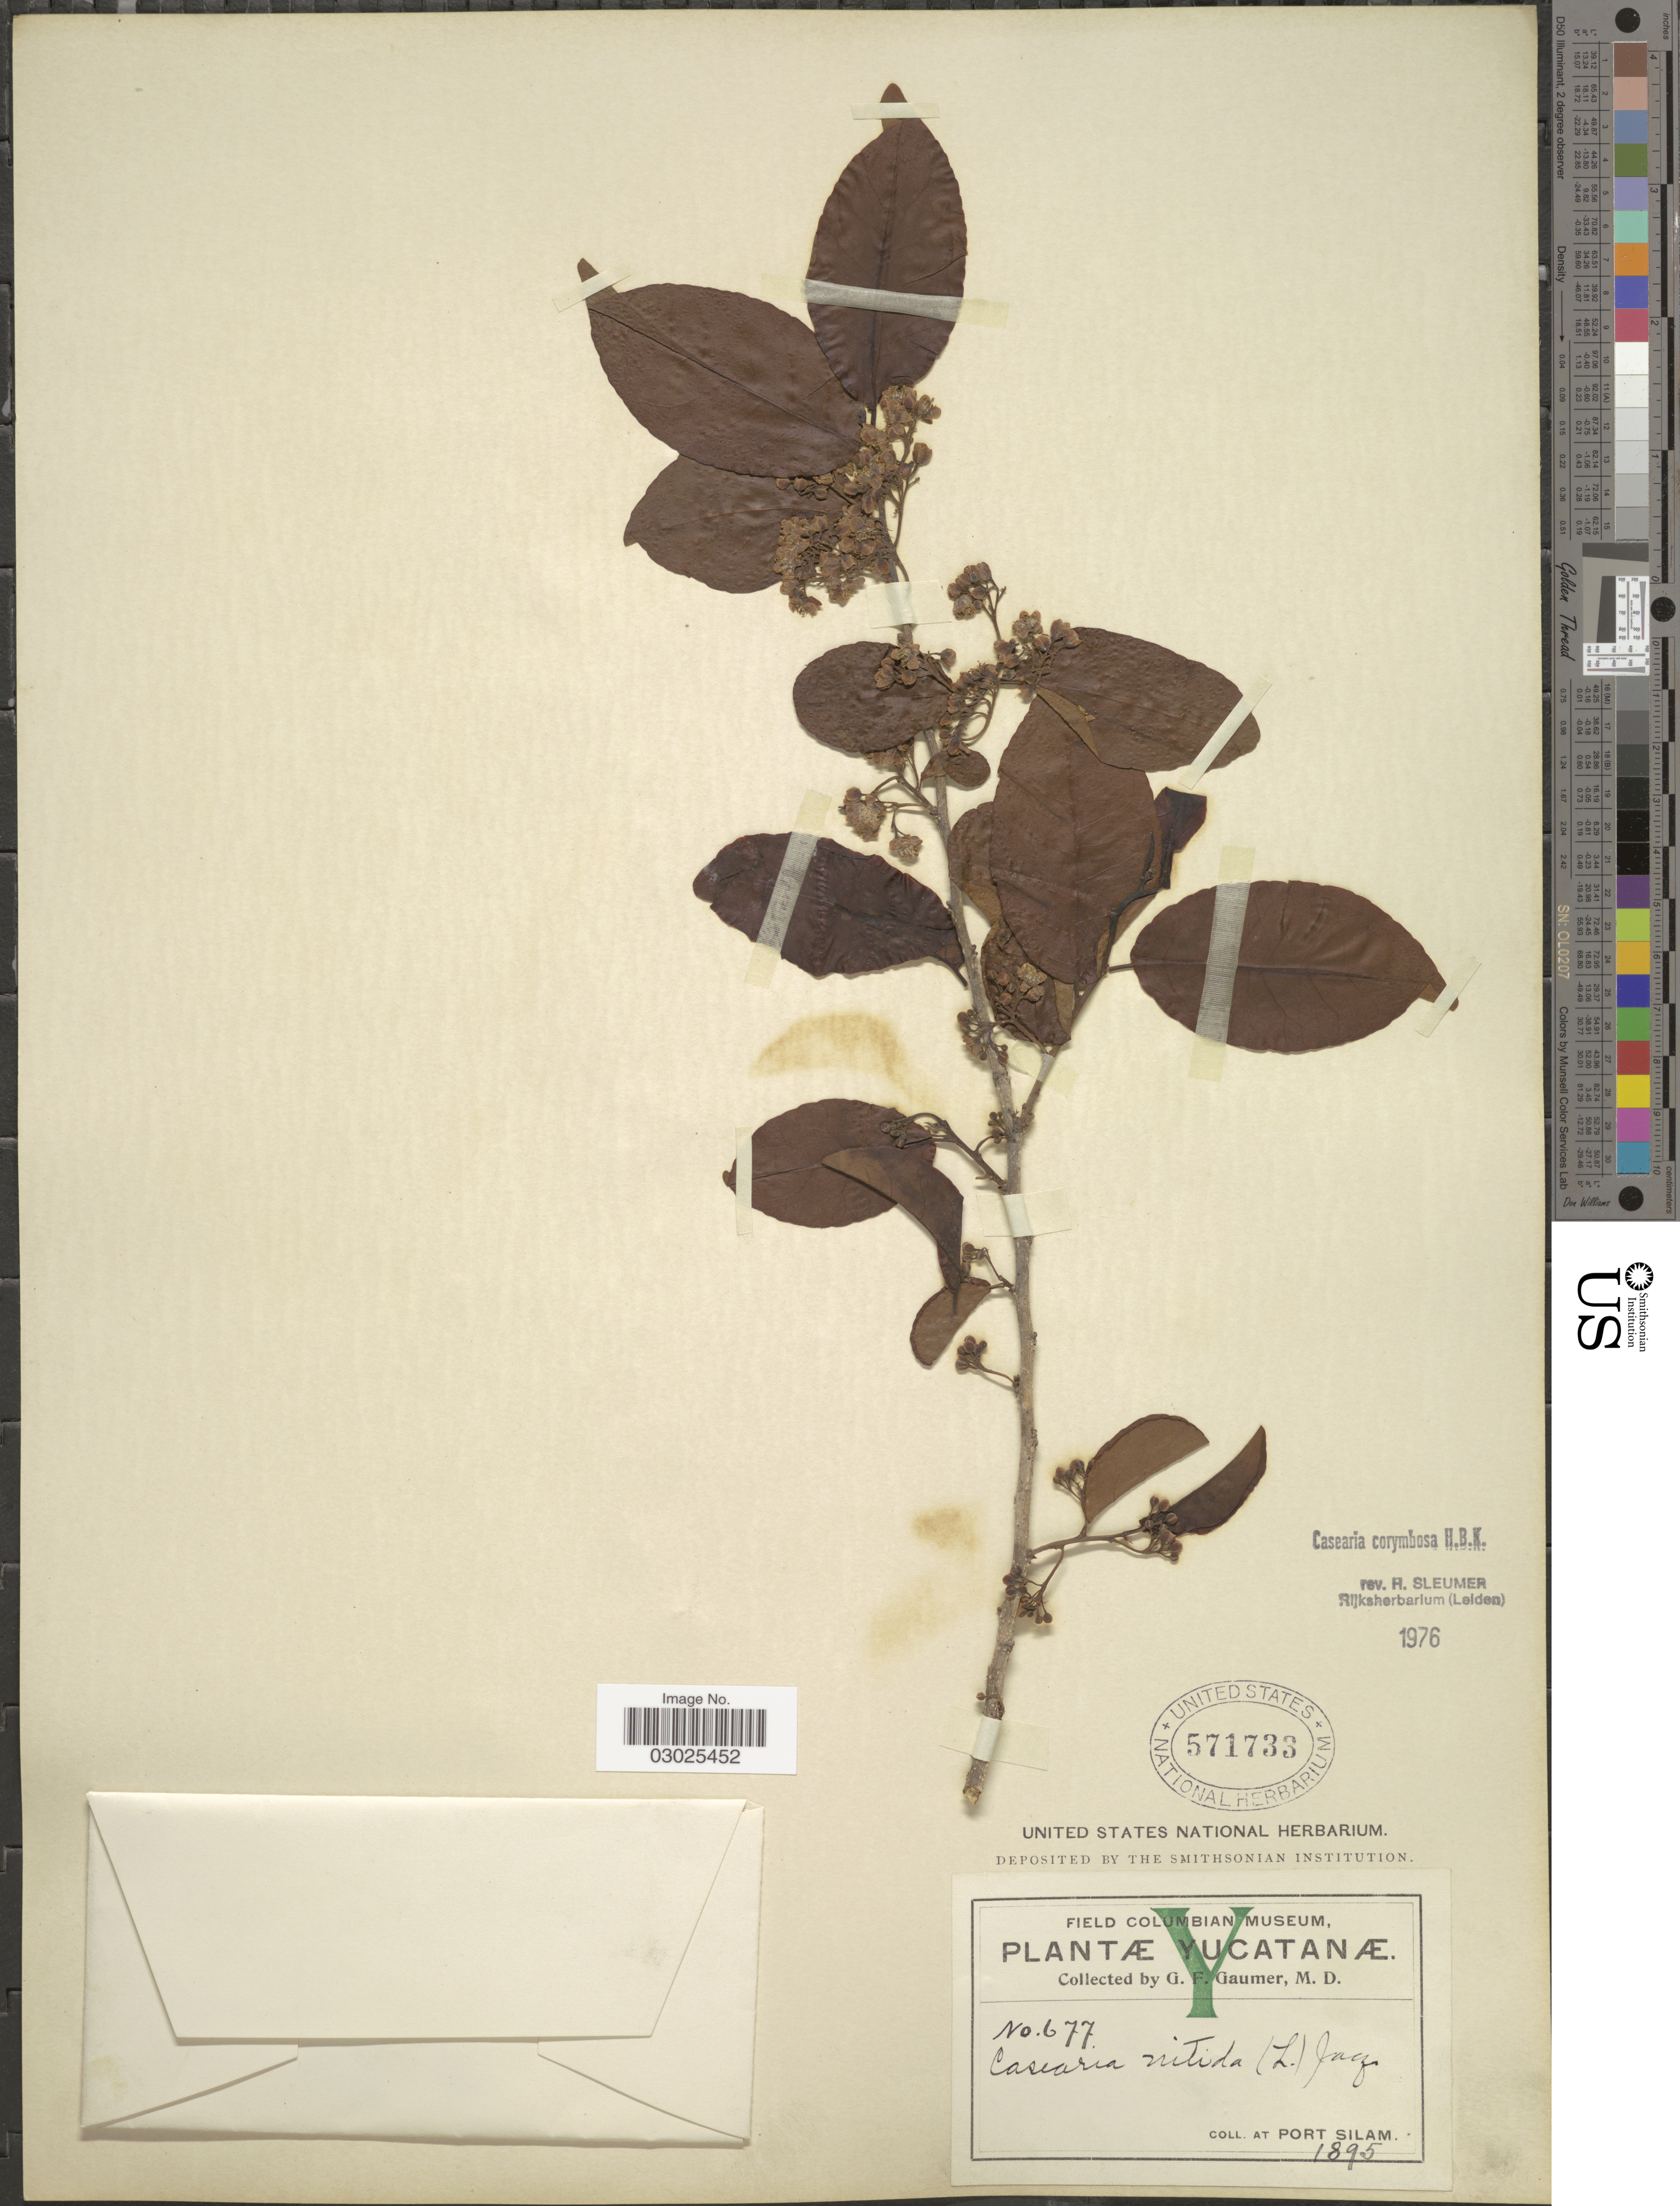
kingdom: Plantae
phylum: Tracheophyta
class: Magnoliopsida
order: Malpighiales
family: Salicaceae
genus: Casearia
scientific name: Casearia corymbosa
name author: Kunth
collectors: G. F. Gaumer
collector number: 677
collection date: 1895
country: Mexico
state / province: Yucatán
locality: Port Silam.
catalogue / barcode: US 571733